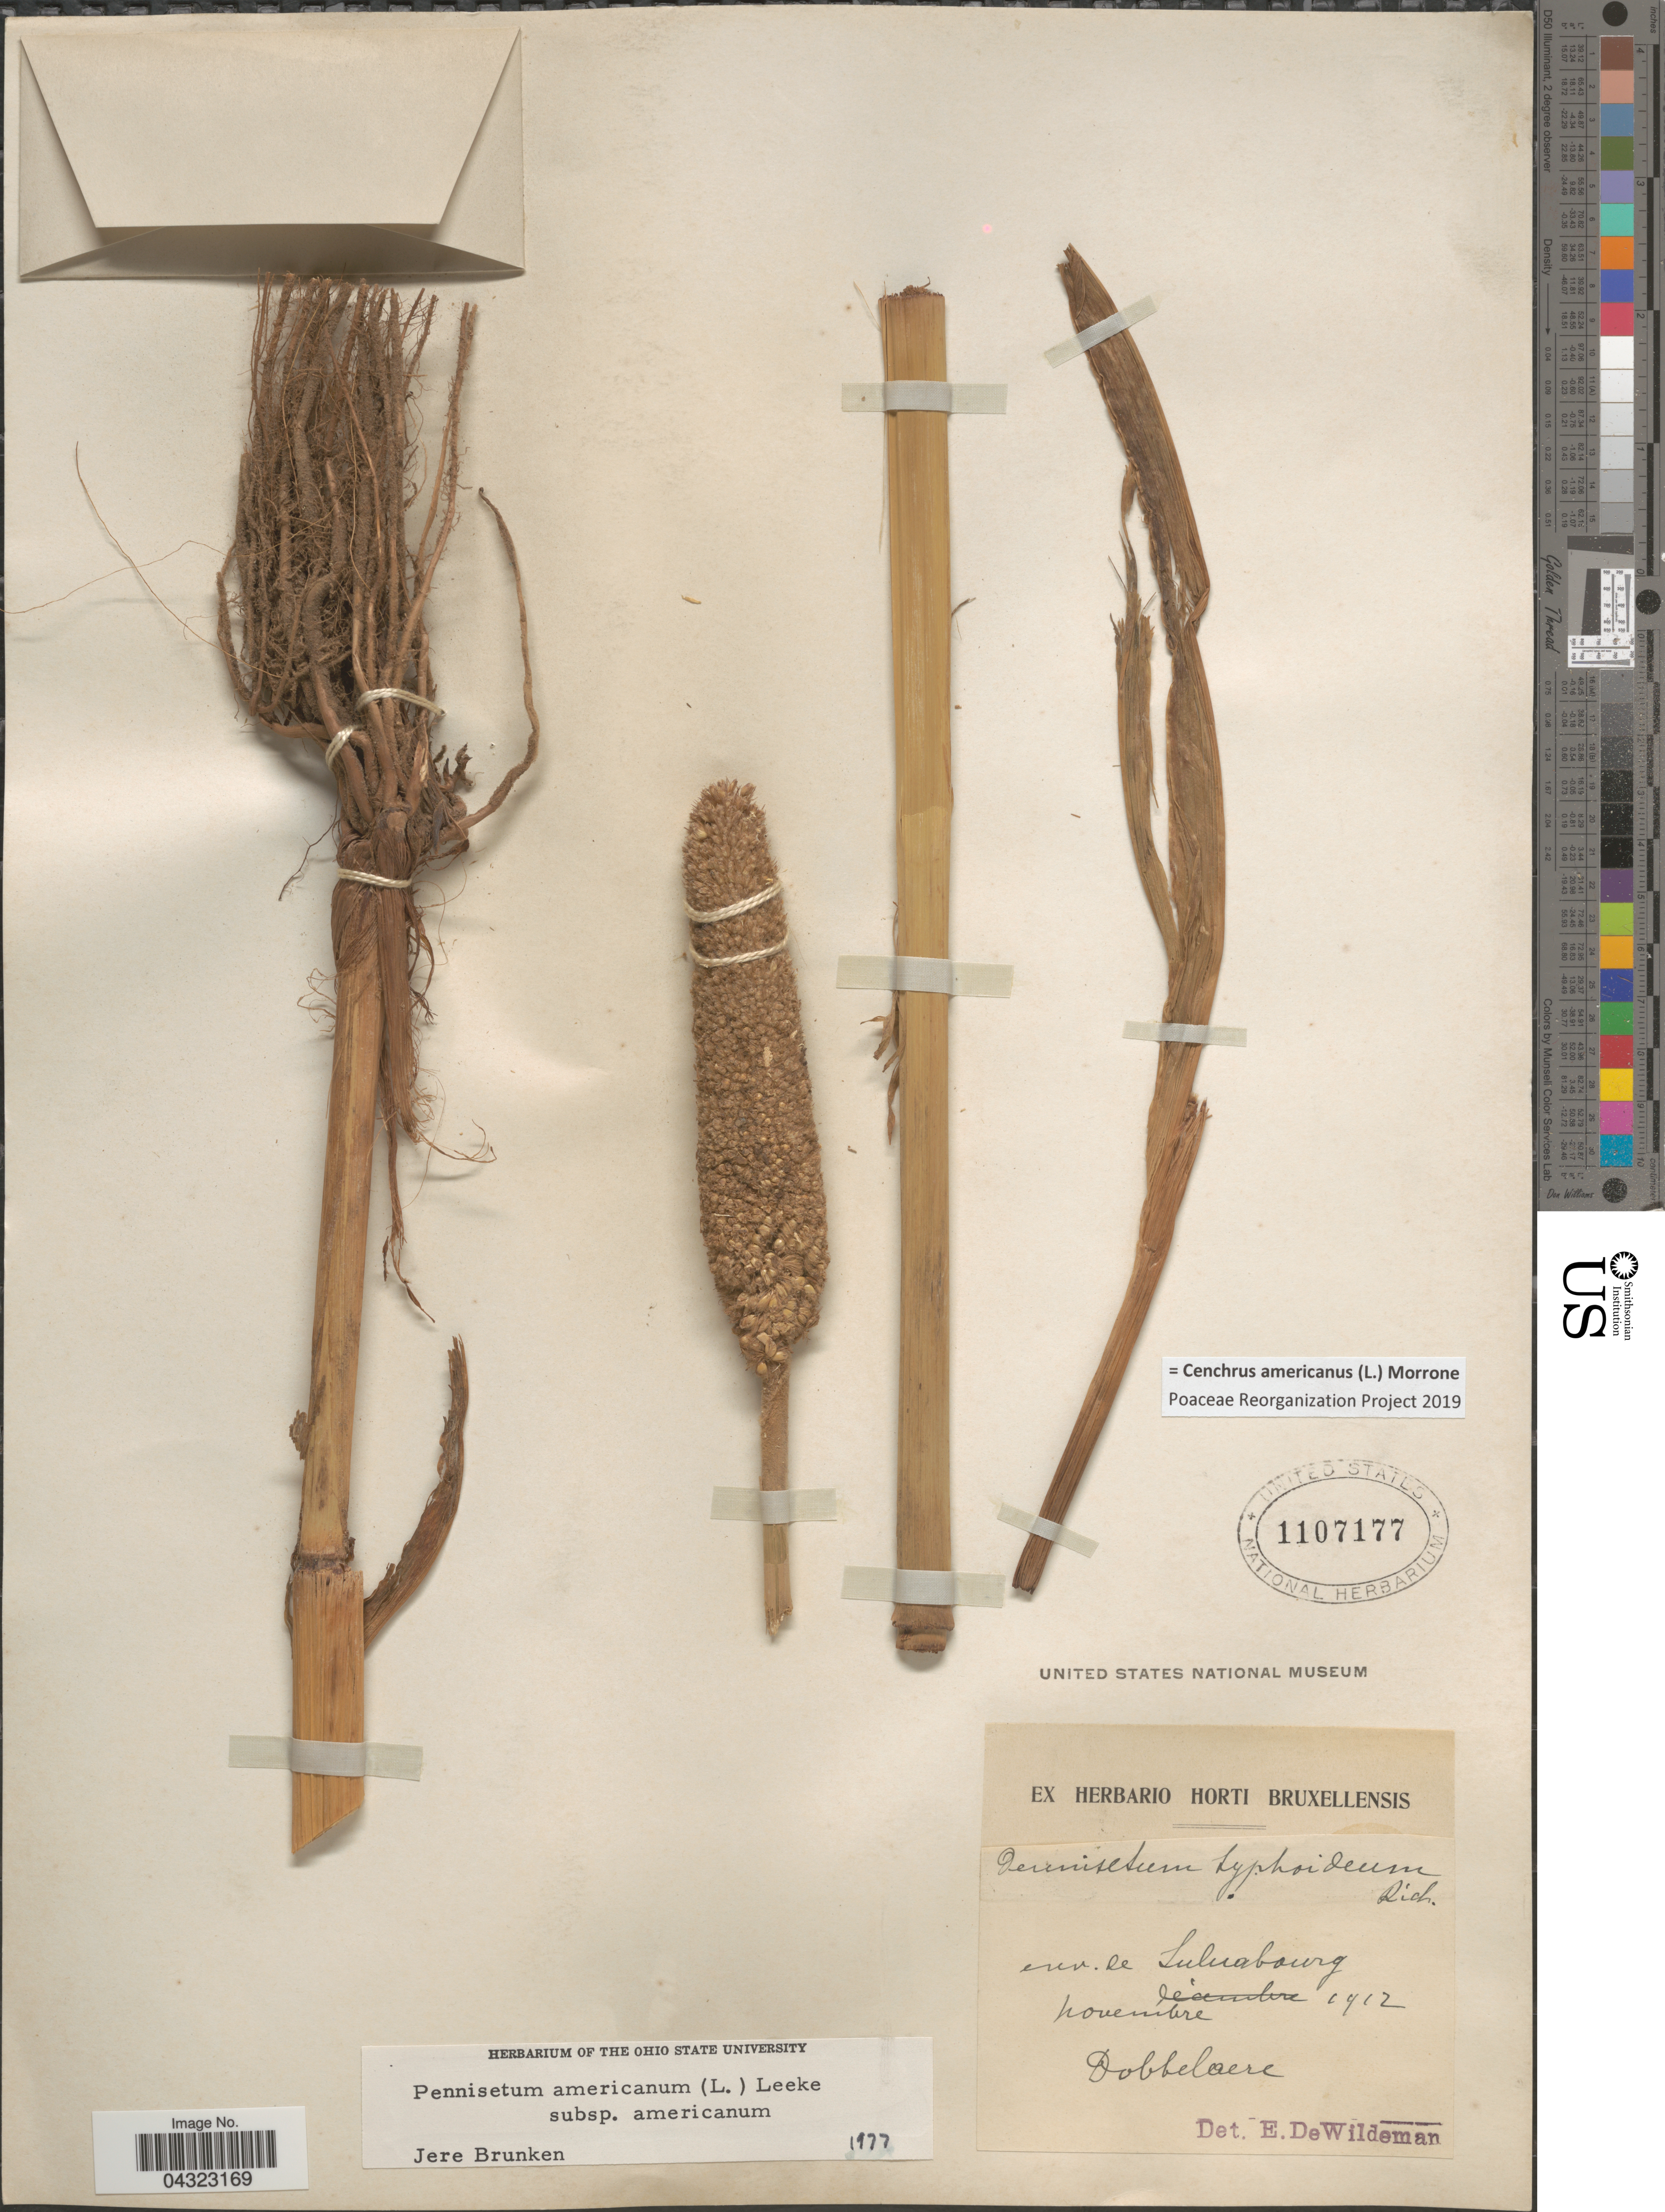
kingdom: Plantae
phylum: Tracheophyta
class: Liliopsida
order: Poales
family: Poaceae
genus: Cenchrus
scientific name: Cenchrus americanus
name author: (L.) Morrone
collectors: Dobbelaere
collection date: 1912-11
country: Congo, Democratic Republic of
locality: Env. de Luluabourg.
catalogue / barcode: US 1107177